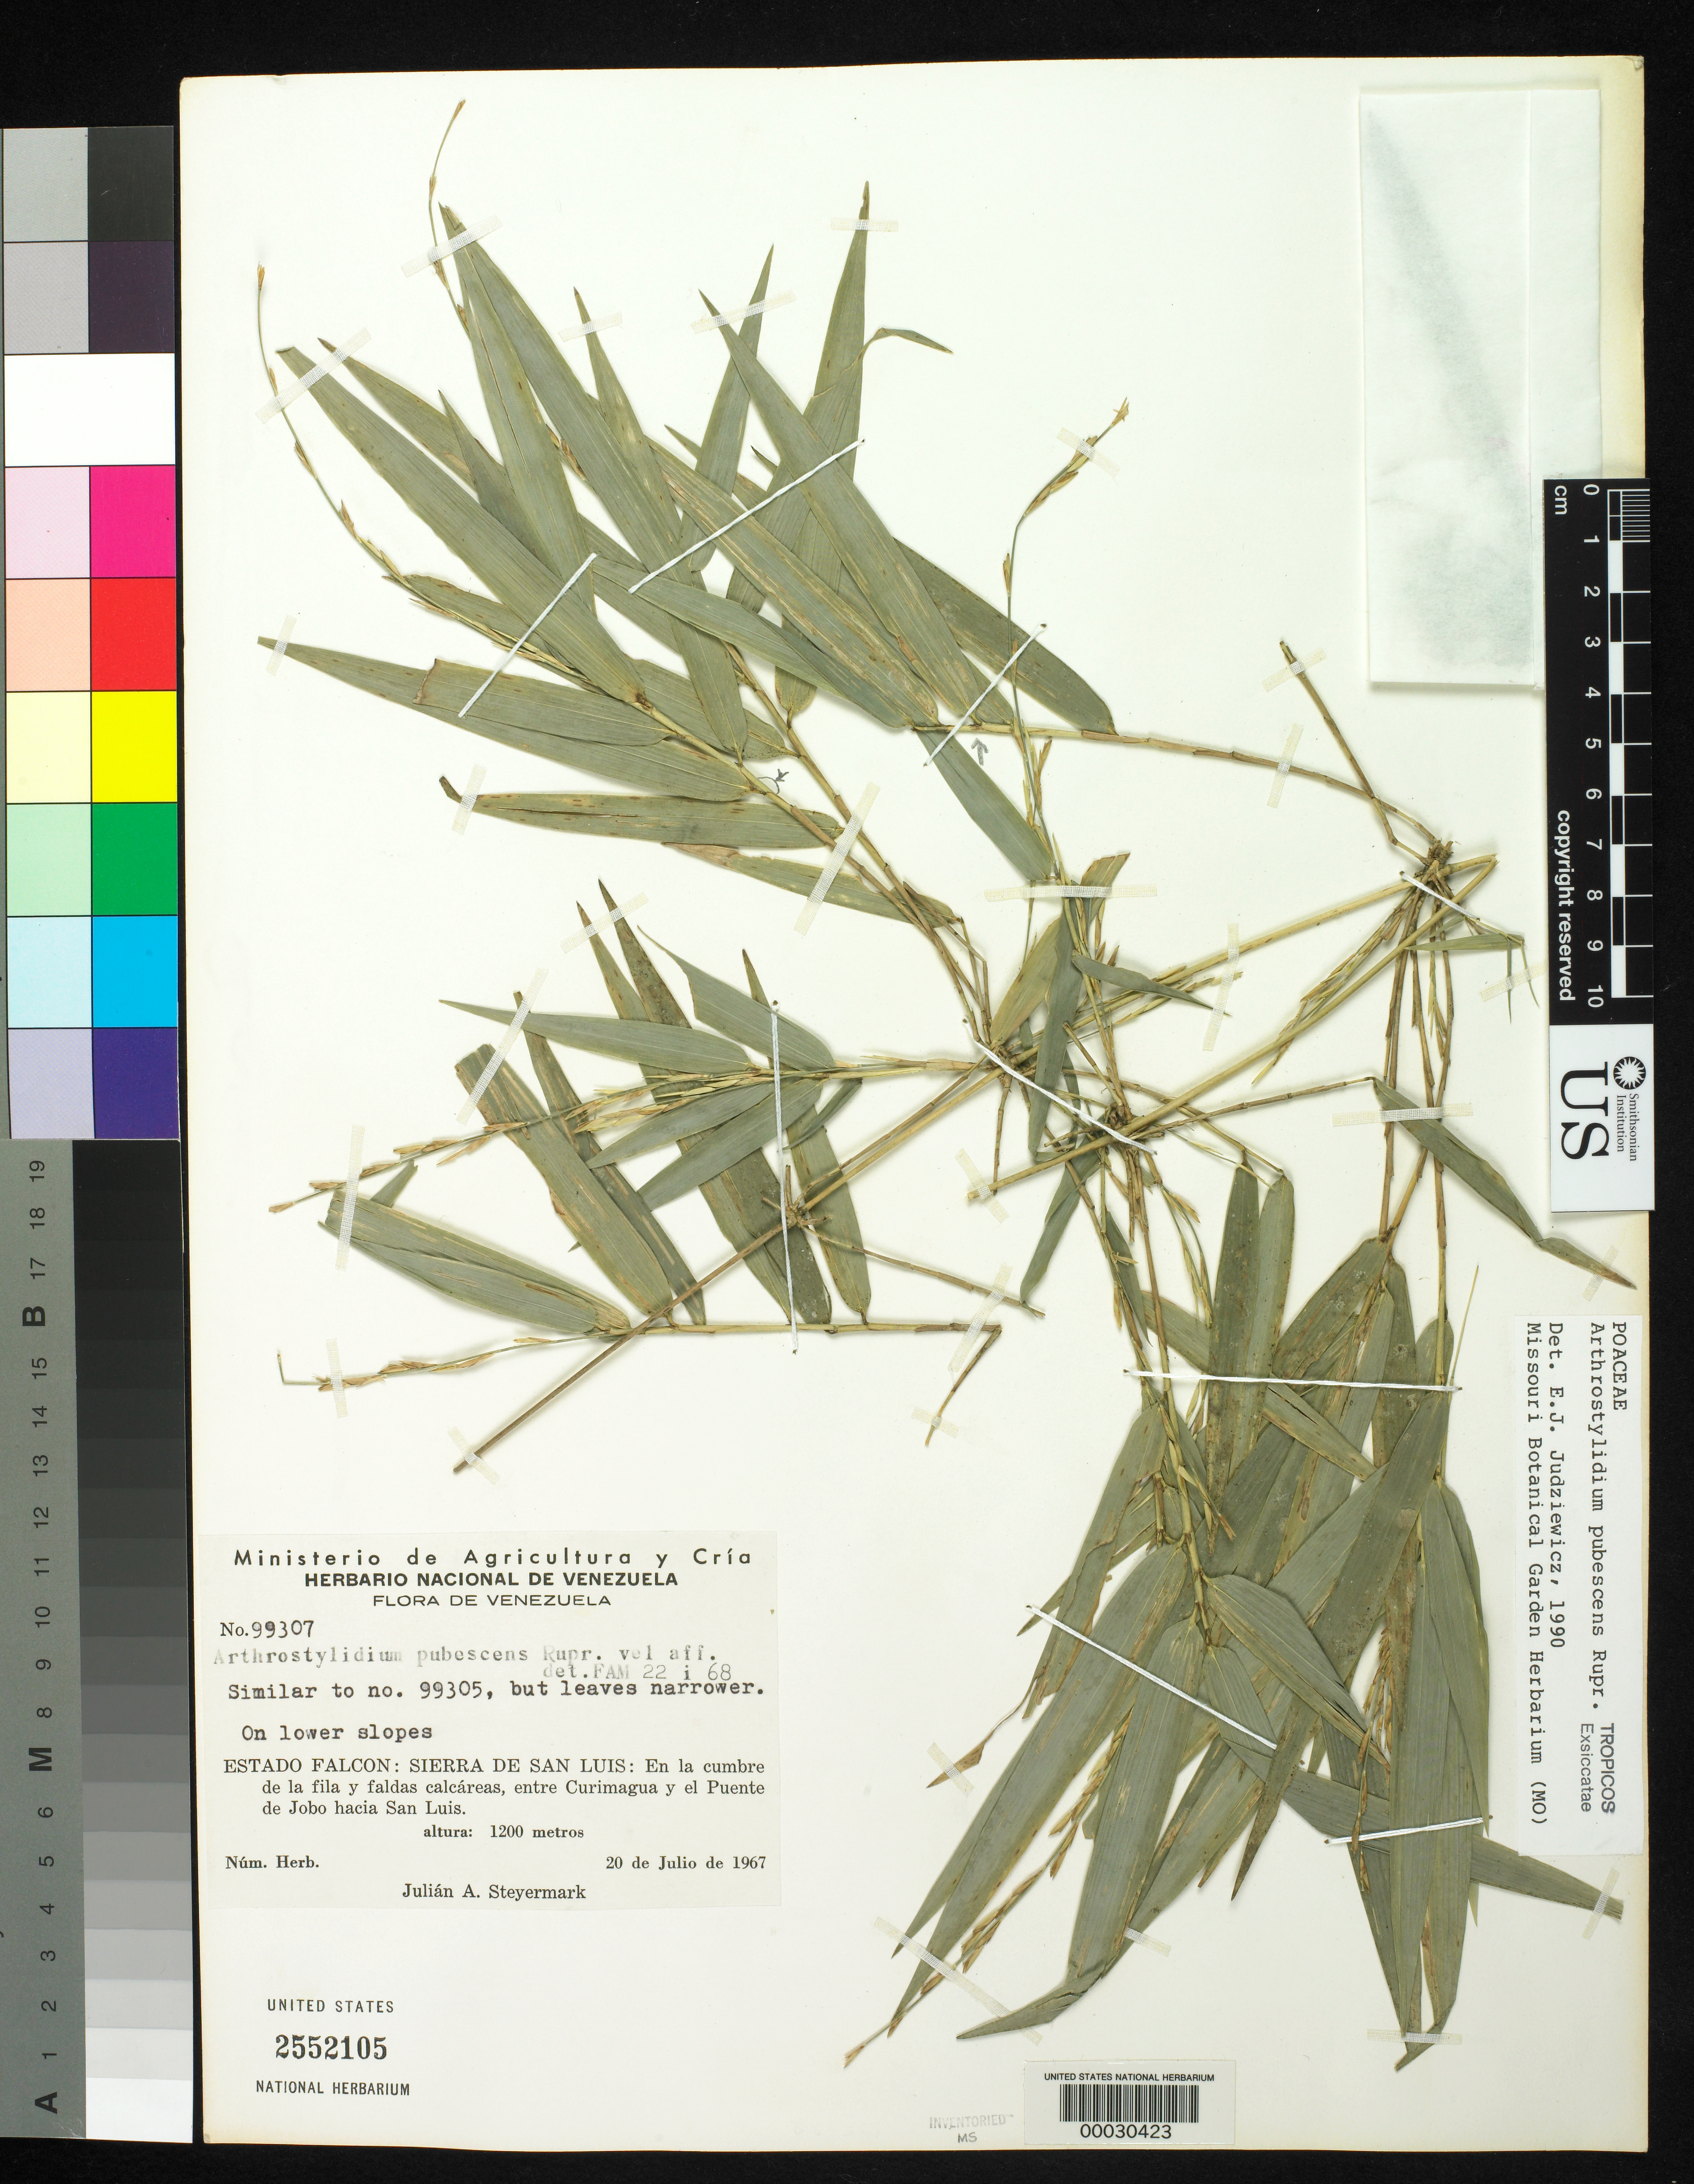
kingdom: Plantae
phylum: Tracheophyta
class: Liliopsida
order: Poales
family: Poaceae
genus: Arthrostylidium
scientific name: Arthrostylidium pubescens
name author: Rupr.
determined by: Judziewicz, E. J.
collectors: J. Steyermark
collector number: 99307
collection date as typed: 20 Jul 1967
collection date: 1967-07-20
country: Venezuela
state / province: Falcón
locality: Sierra de san luis: entre curimagua y el puente de jobo hacia san luis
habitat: On lower slopes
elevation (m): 1200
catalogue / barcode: US 2552105